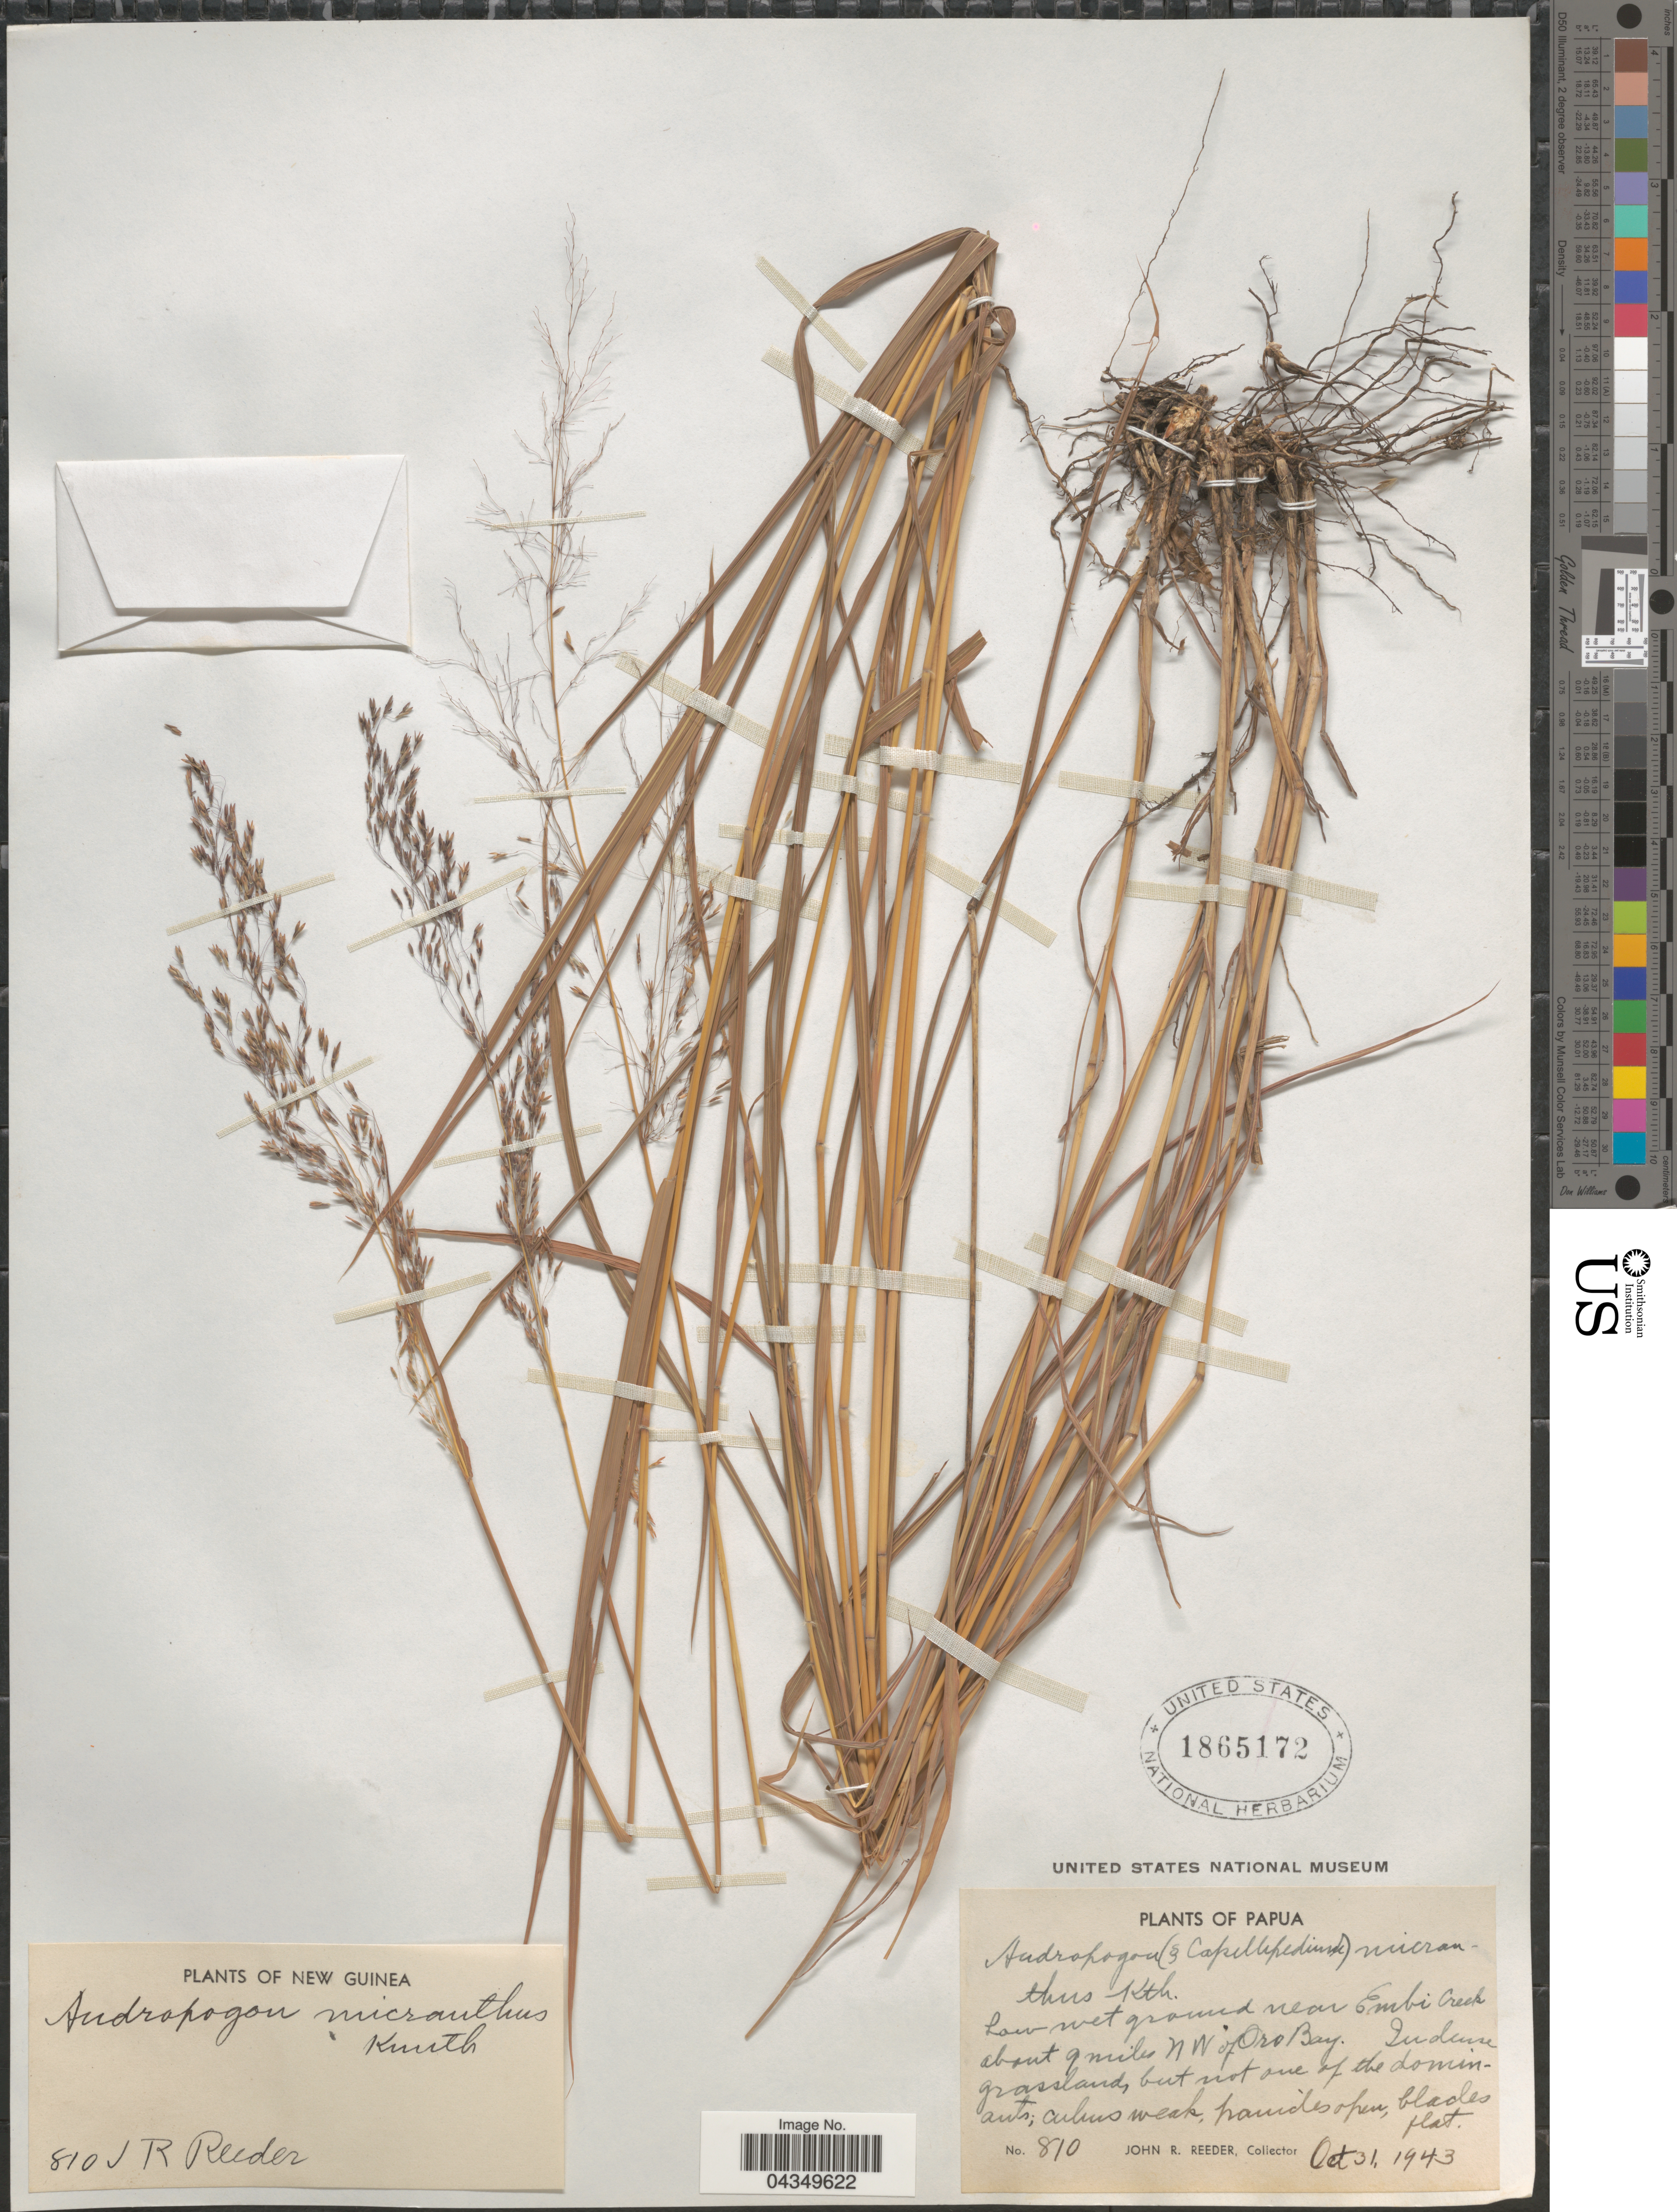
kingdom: Plantae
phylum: Tracheophyta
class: Liliopsida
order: Poales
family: Poaceae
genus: Capillipedium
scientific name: Capillipedium parviflorum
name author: (R. Br.) Stapf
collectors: J. R. Reeder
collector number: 810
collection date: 1943-10-31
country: Papua New Guinea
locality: New Guinea. Papua. Low wet ground near Embi Creek about 9 miles NW of Oro Bay.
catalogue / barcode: US 1865172